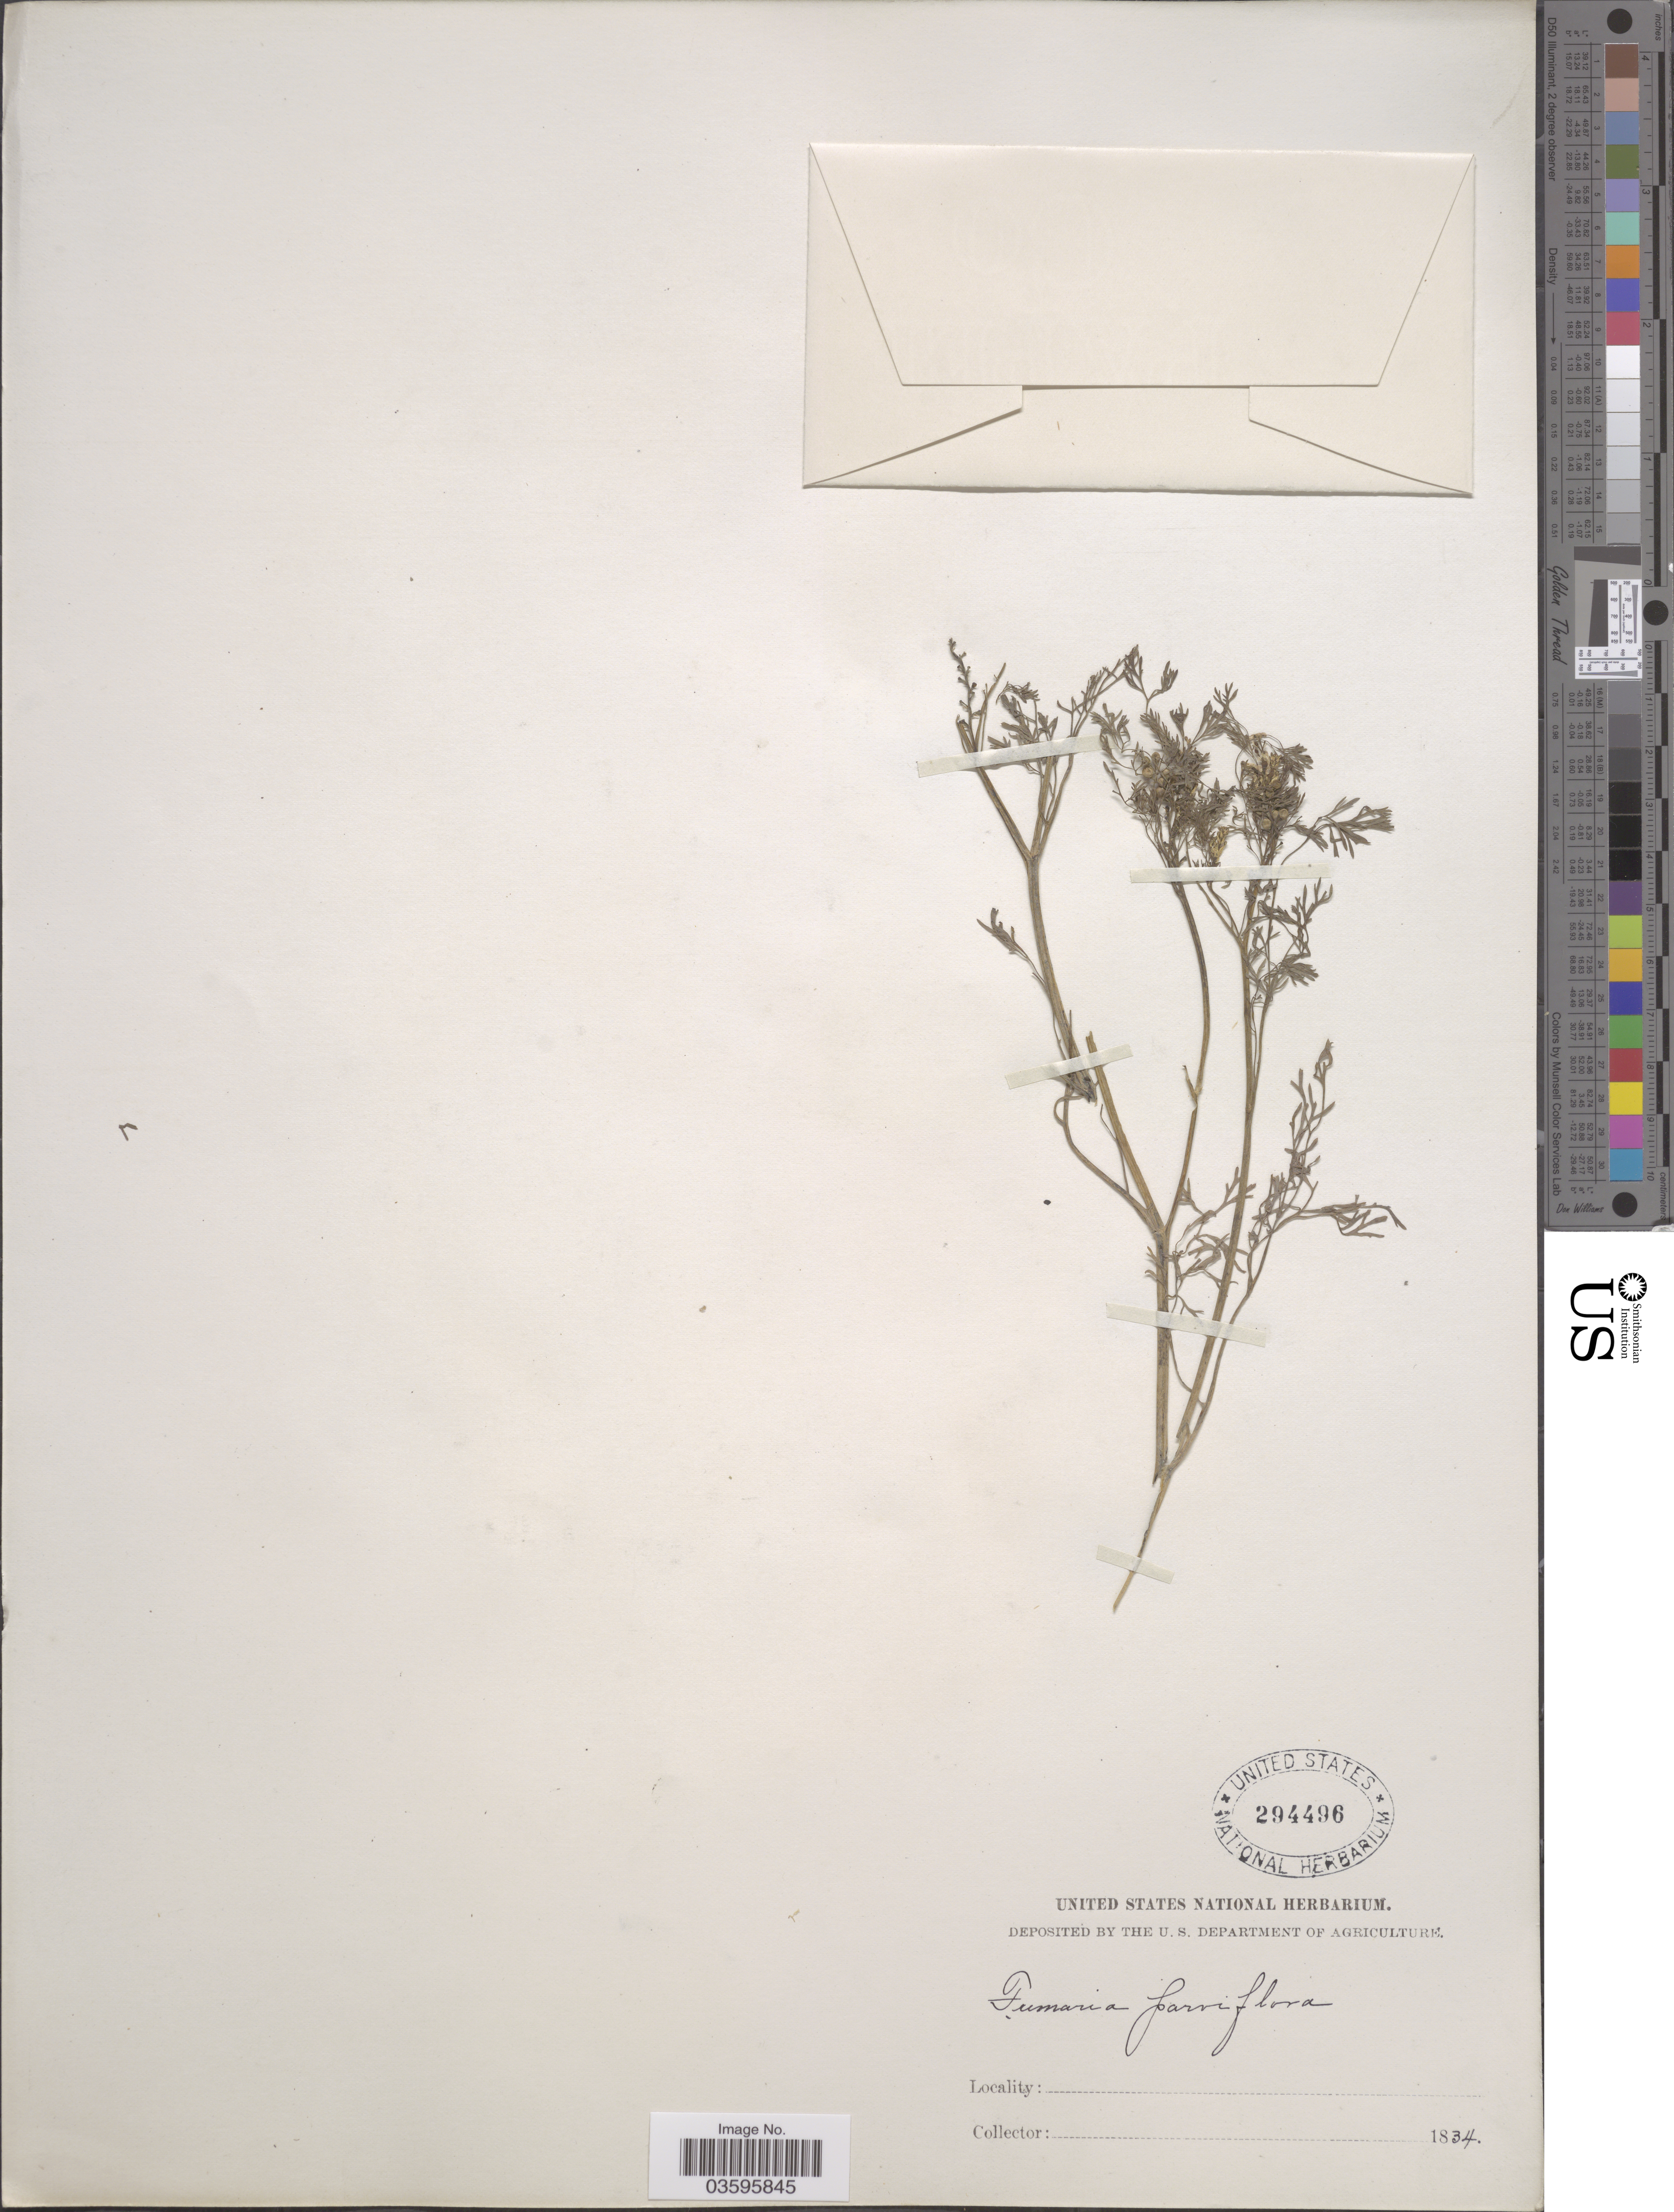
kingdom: Plantae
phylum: Tracheophyta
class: Magnoliopsida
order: Ranunculales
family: Papaveraceae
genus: Fumaria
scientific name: Fumaria parviflora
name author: Lam.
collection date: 1834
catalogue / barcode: US 294496